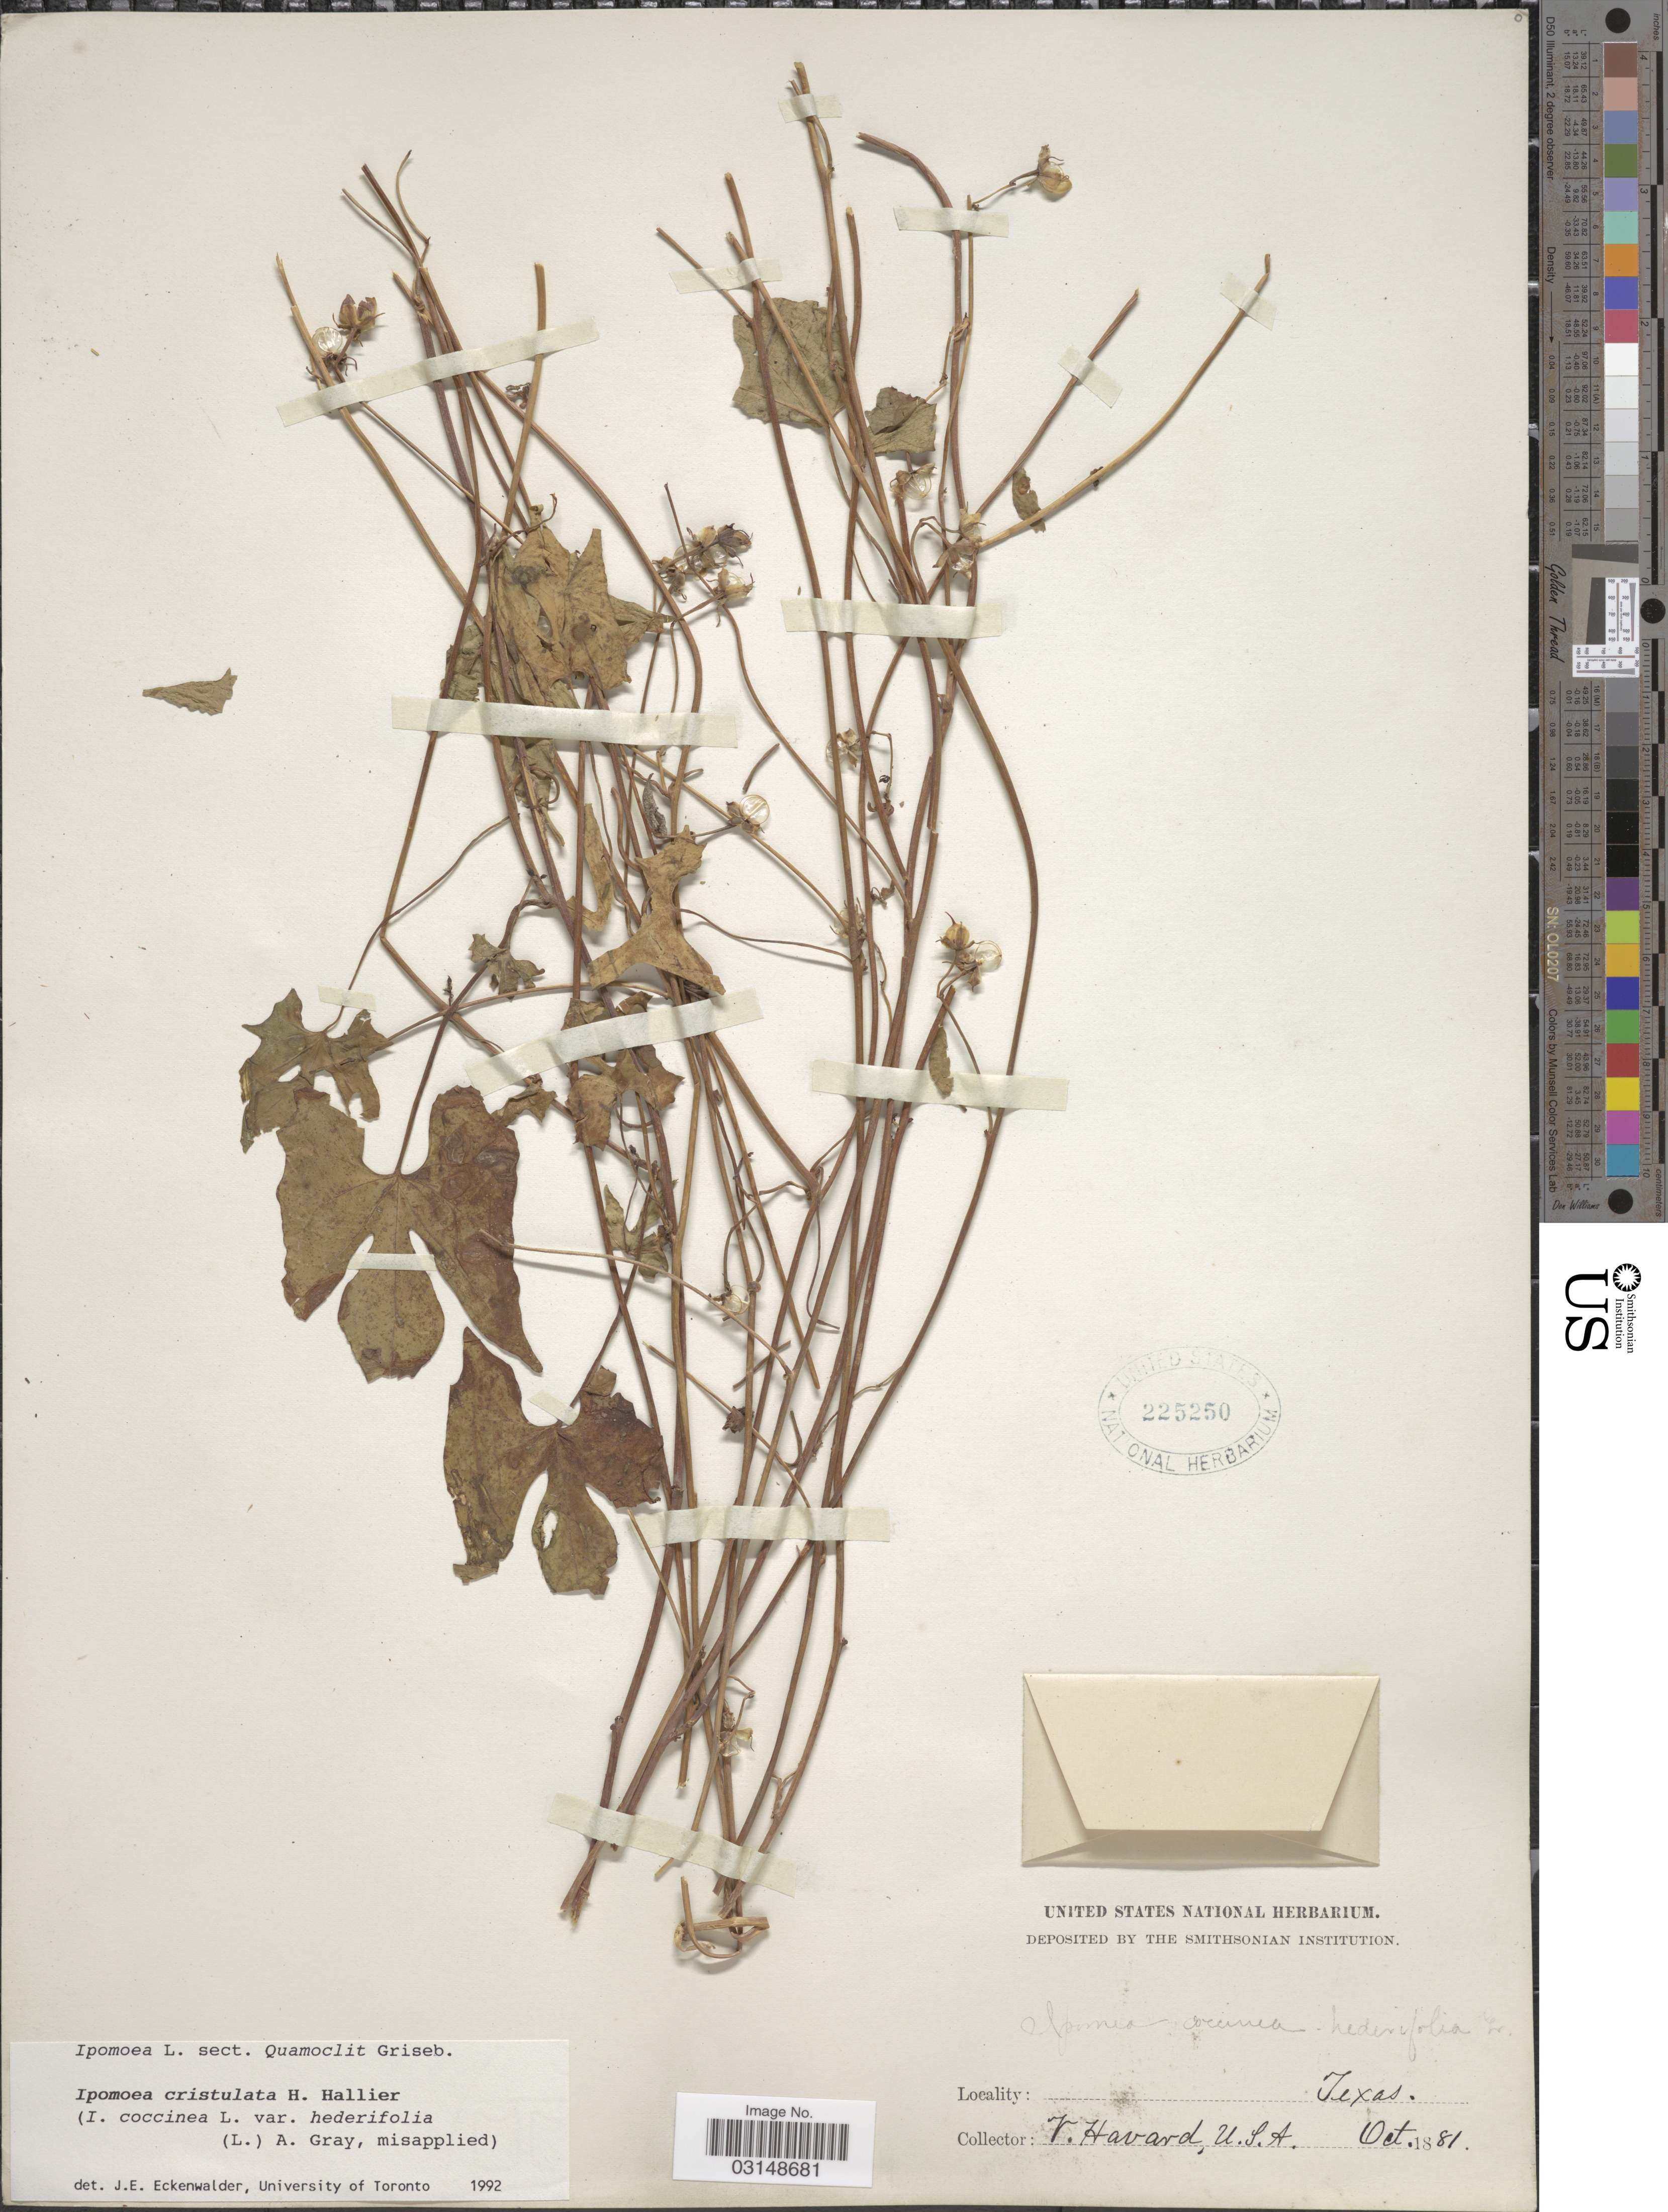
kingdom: Plantae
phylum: Tracheophyta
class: Magnoliopsida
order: Solanales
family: Convolvulaceae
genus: Ipomoea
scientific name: Ipomoea cristulata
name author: Hallier f.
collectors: V. Havard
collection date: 1881-10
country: United States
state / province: Texas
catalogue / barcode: US 225250